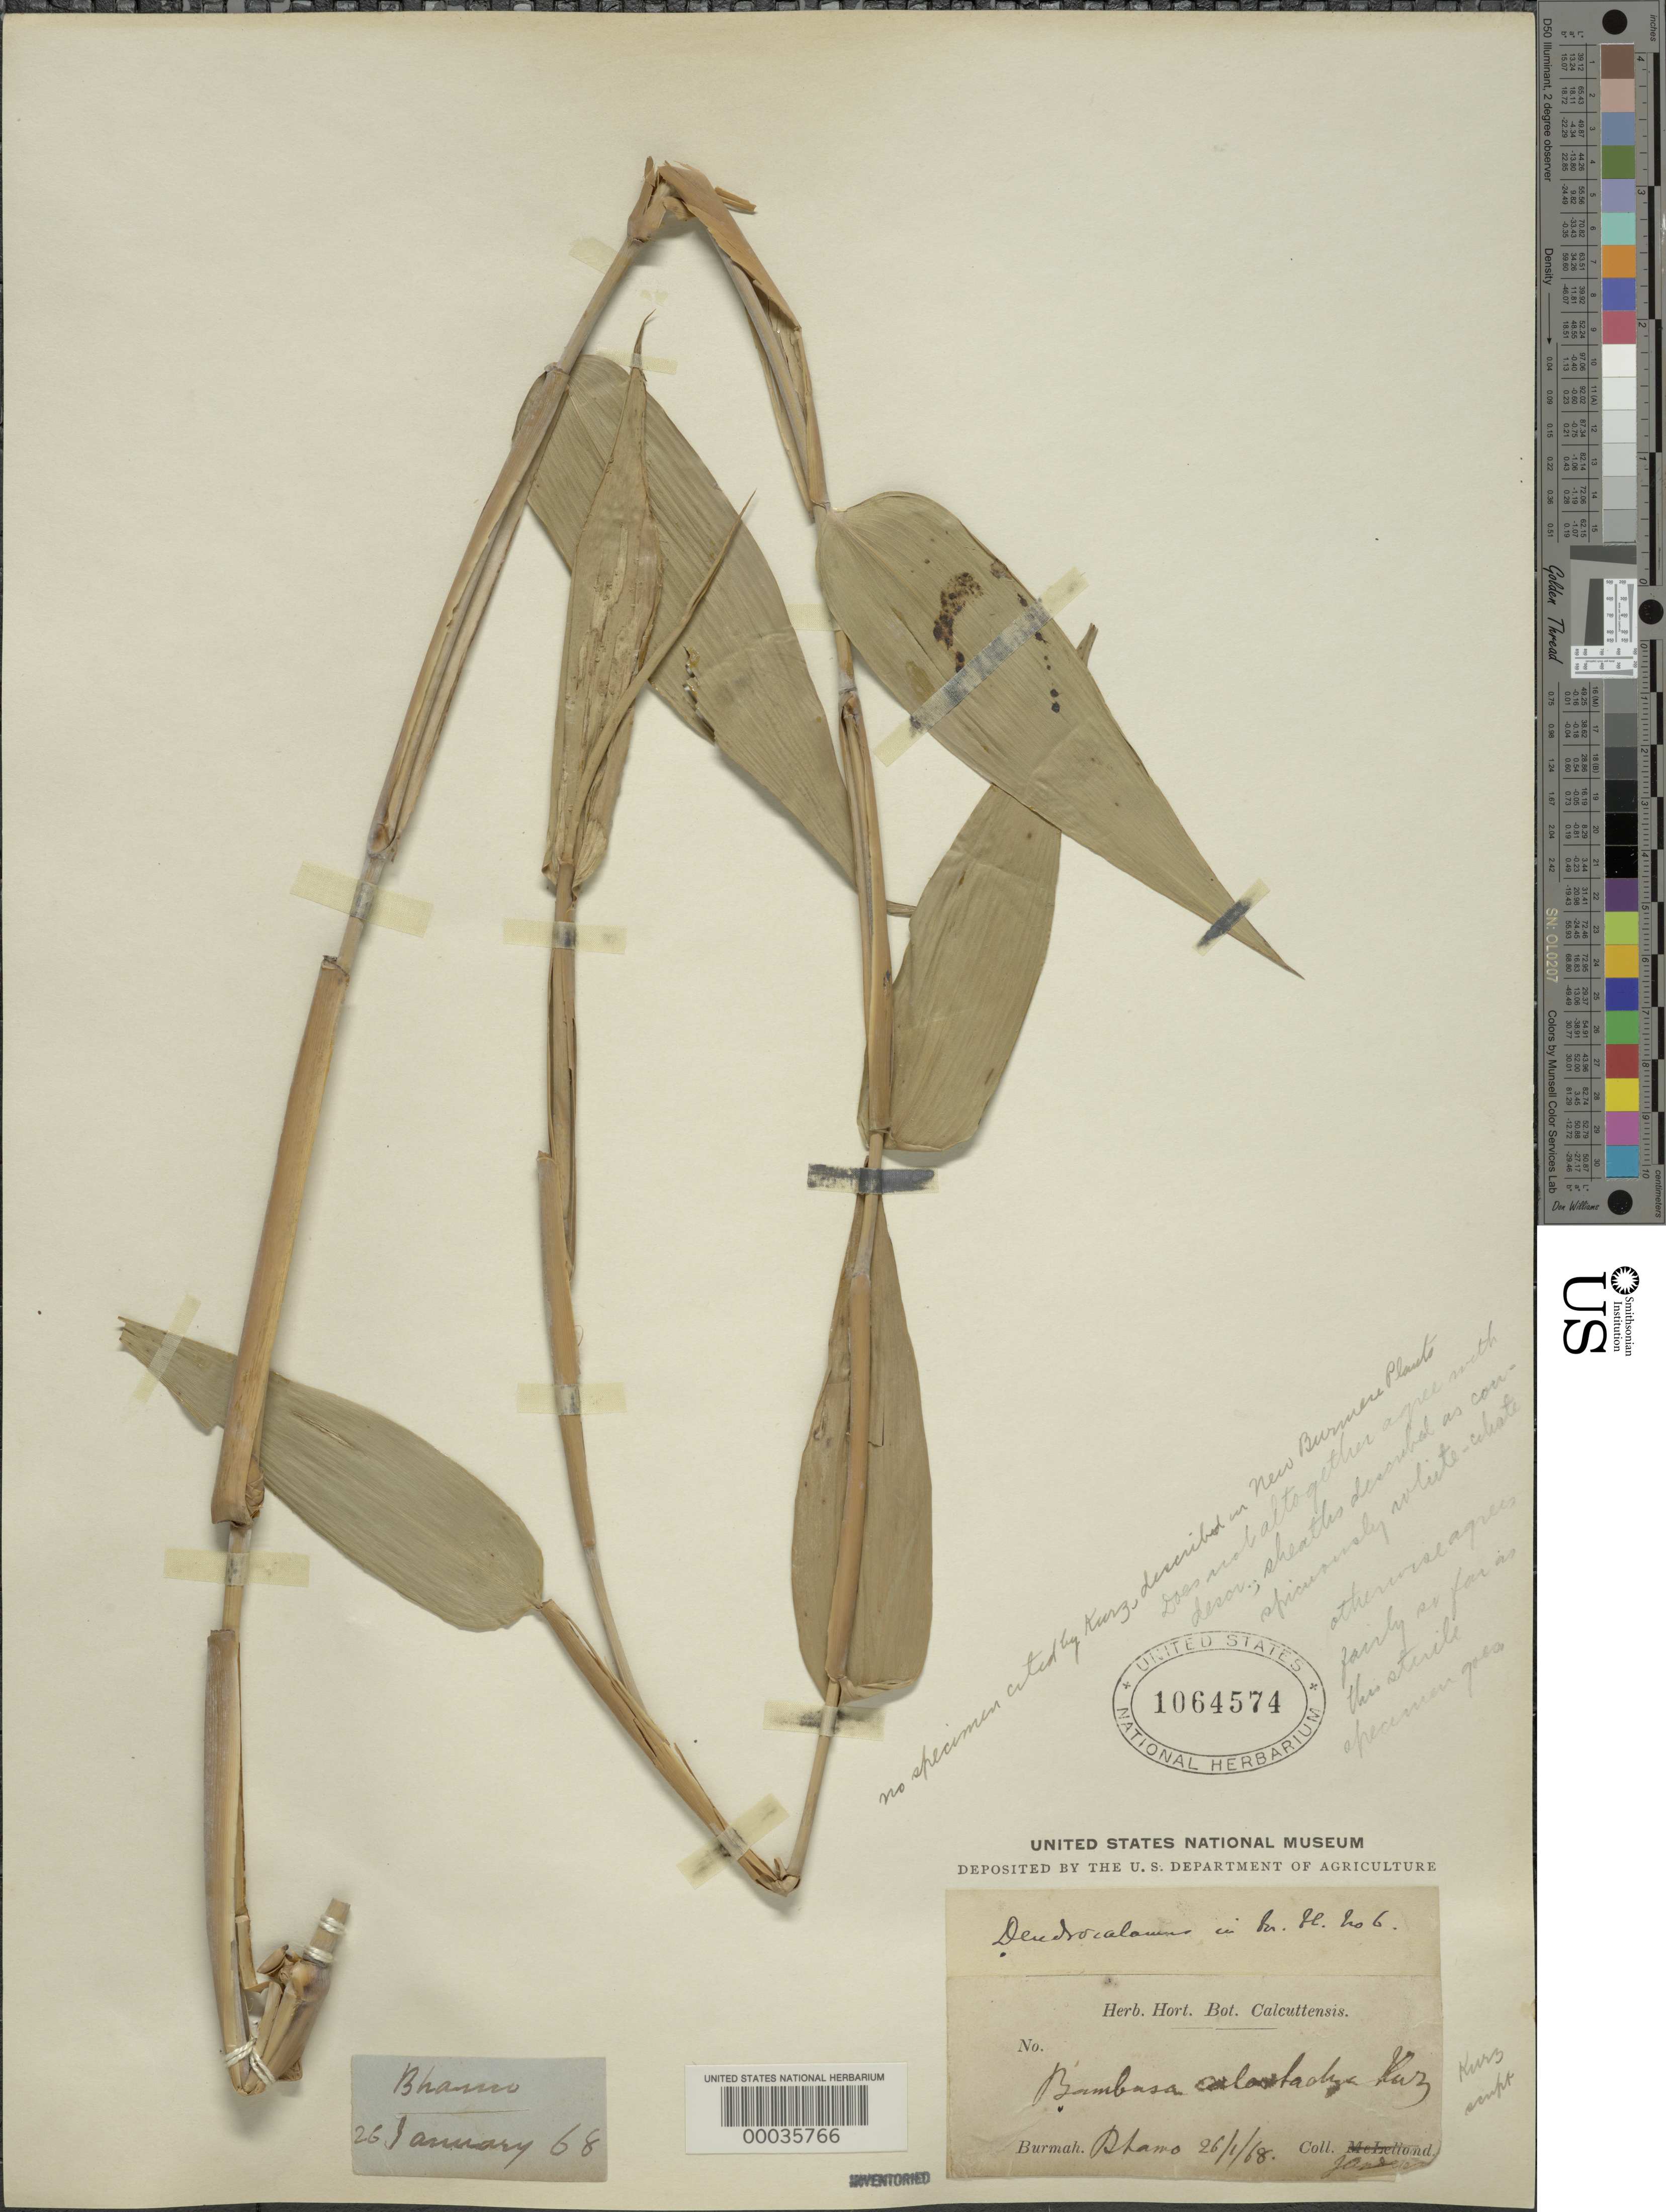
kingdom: Plantae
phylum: Tracheophyta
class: Liliopsida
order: Poales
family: Poaceae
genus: Dendrocalamus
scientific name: Dendrocalamus calostachyus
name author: (Kurz) Kurz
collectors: -. Janders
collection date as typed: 26 Jan 1968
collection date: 1968-01-26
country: Myanmar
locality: Burmah. [country originally recorded as India.]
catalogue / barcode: US 1064574